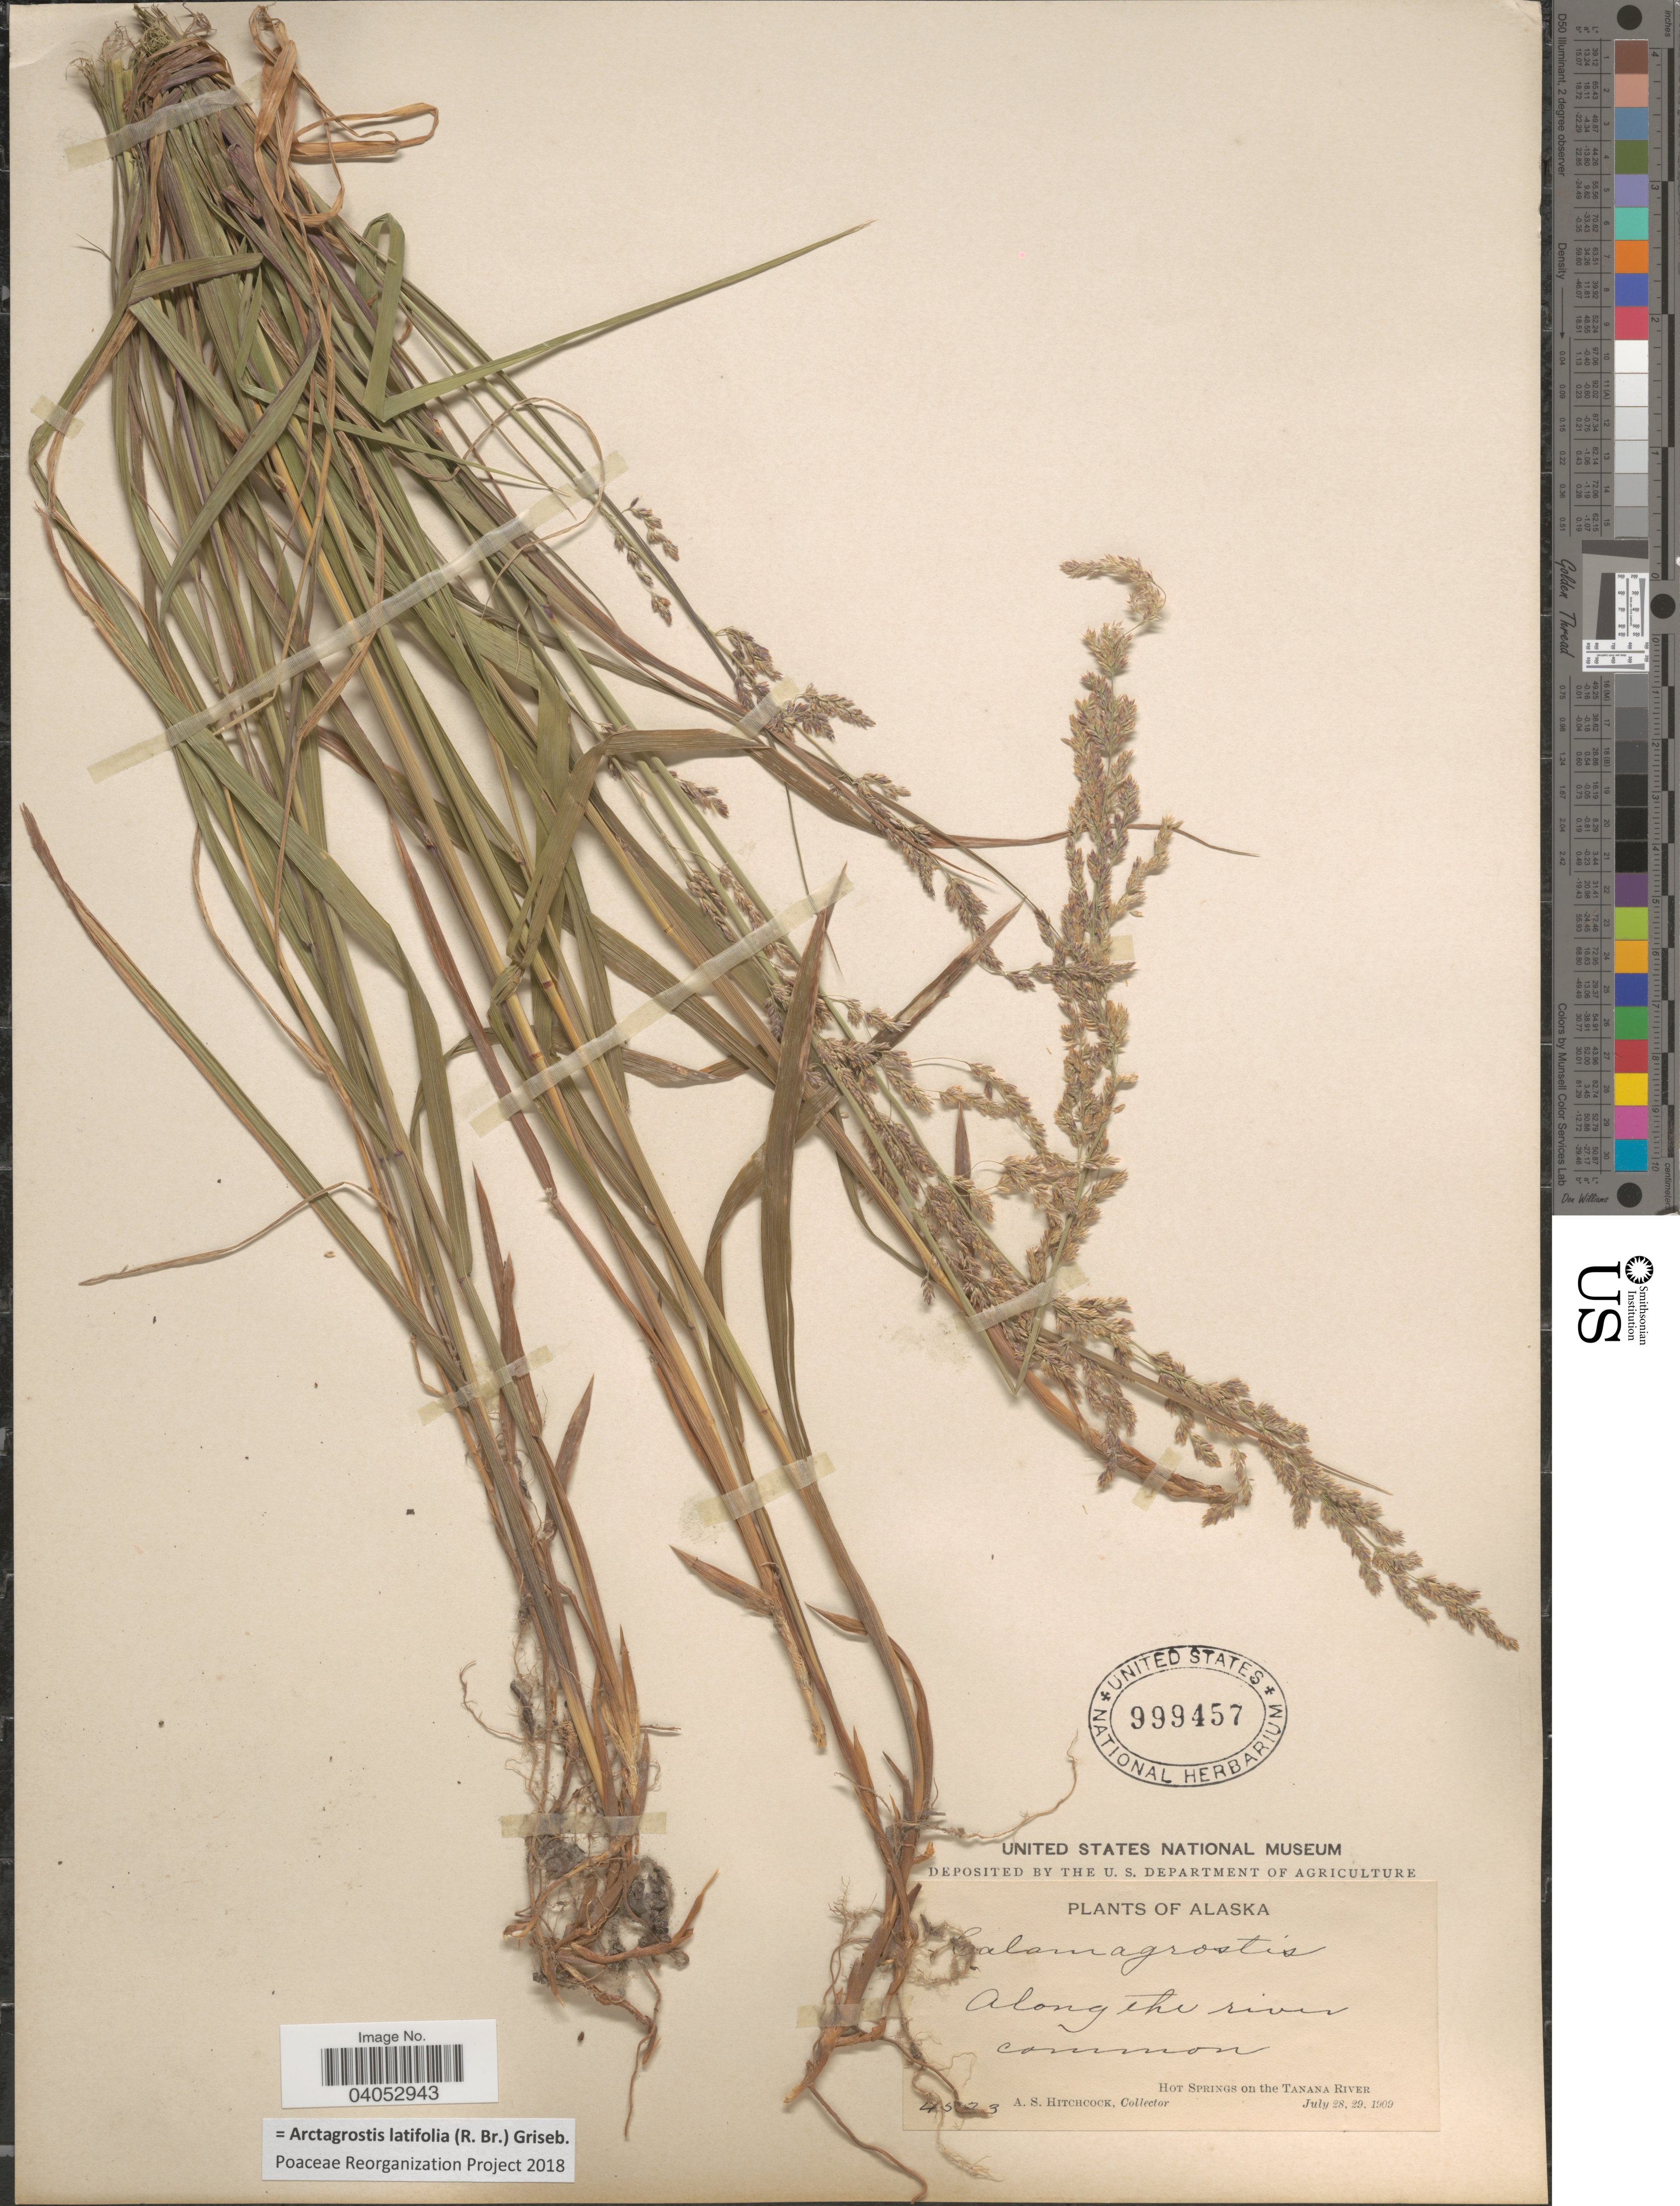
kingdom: Plantae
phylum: Tracheophyta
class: Liliopsida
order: Poales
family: Poaceae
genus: Arctagrostis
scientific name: Arctagrostis latifolia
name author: (R. Br.) Griseb.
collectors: A. S. Hitchcock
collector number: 4573*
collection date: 1909-07-28/1909-07-29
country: United States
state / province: Alaska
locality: Hot Springs on the Tanana River.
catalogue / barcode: US 999457